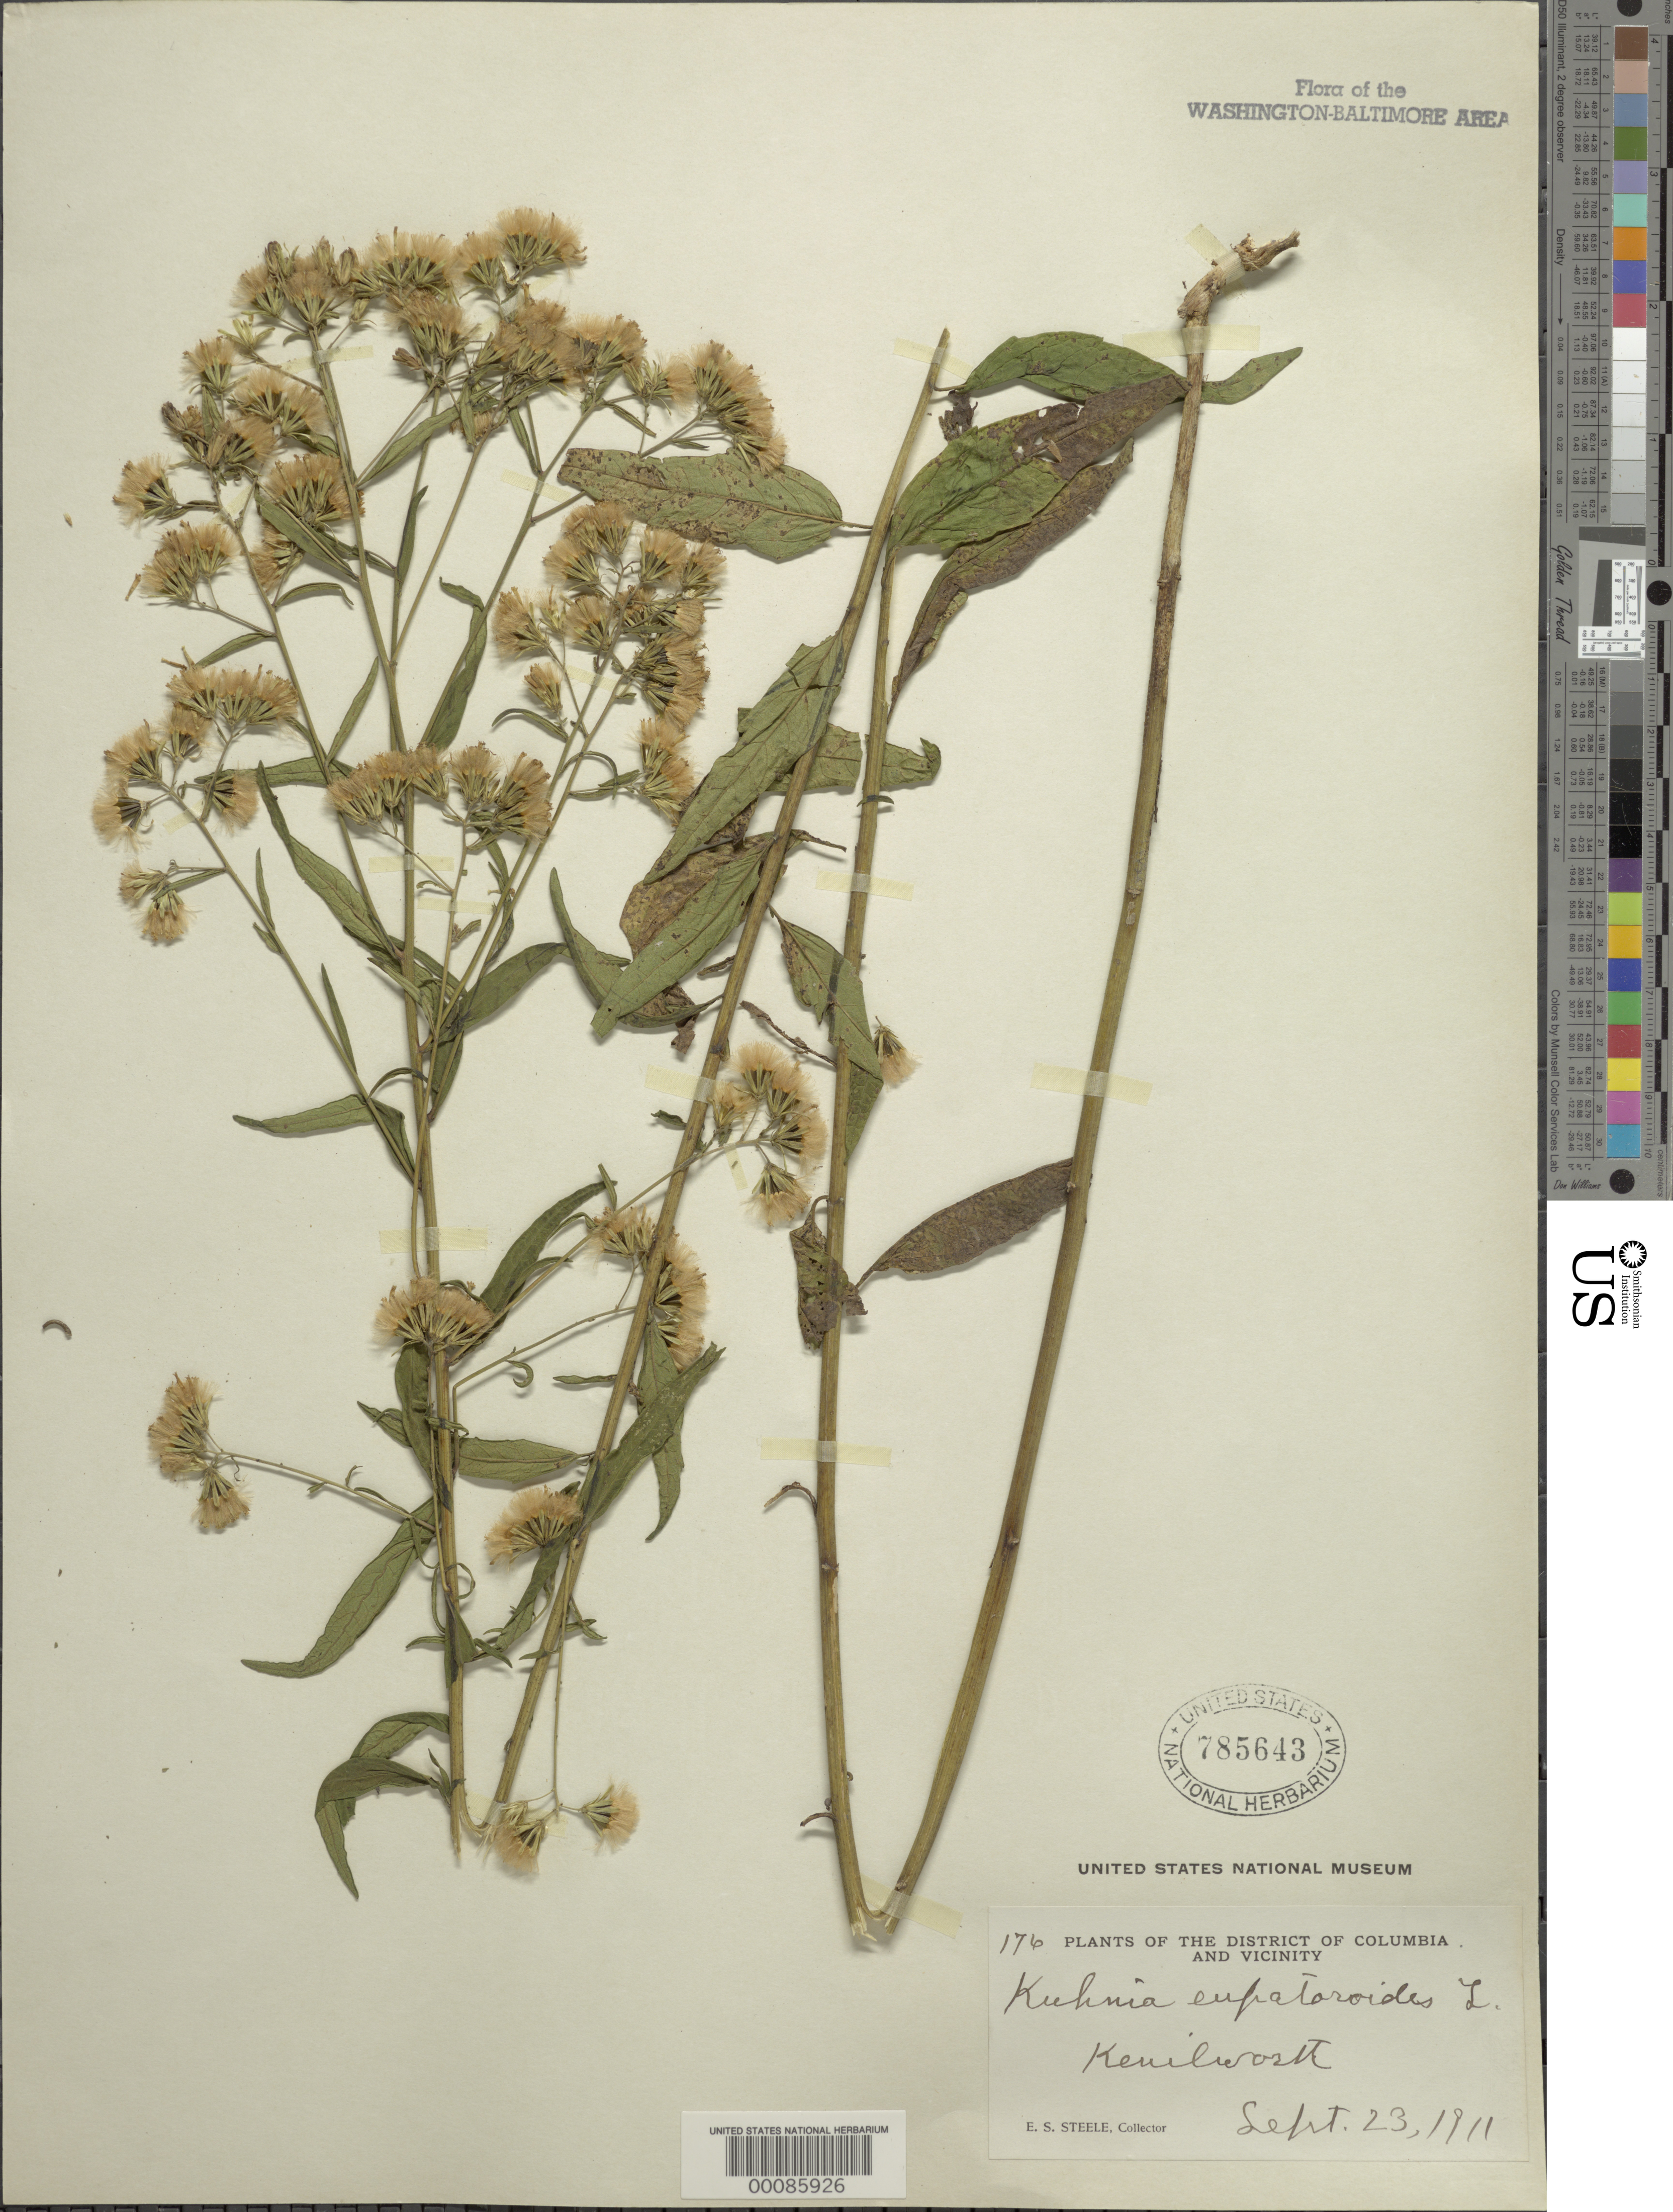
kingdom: Plantae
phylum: Tracheophyta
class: Magnoliopsida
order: Asterales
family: Asteraceae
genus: Brickellia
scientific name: Brickellia eupatorioides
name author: (L.) Shinners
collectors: E. Steele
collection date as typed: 23 Sep 1911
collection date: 1911-09-23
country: United States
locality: Kenilworth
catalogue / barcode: US 785643